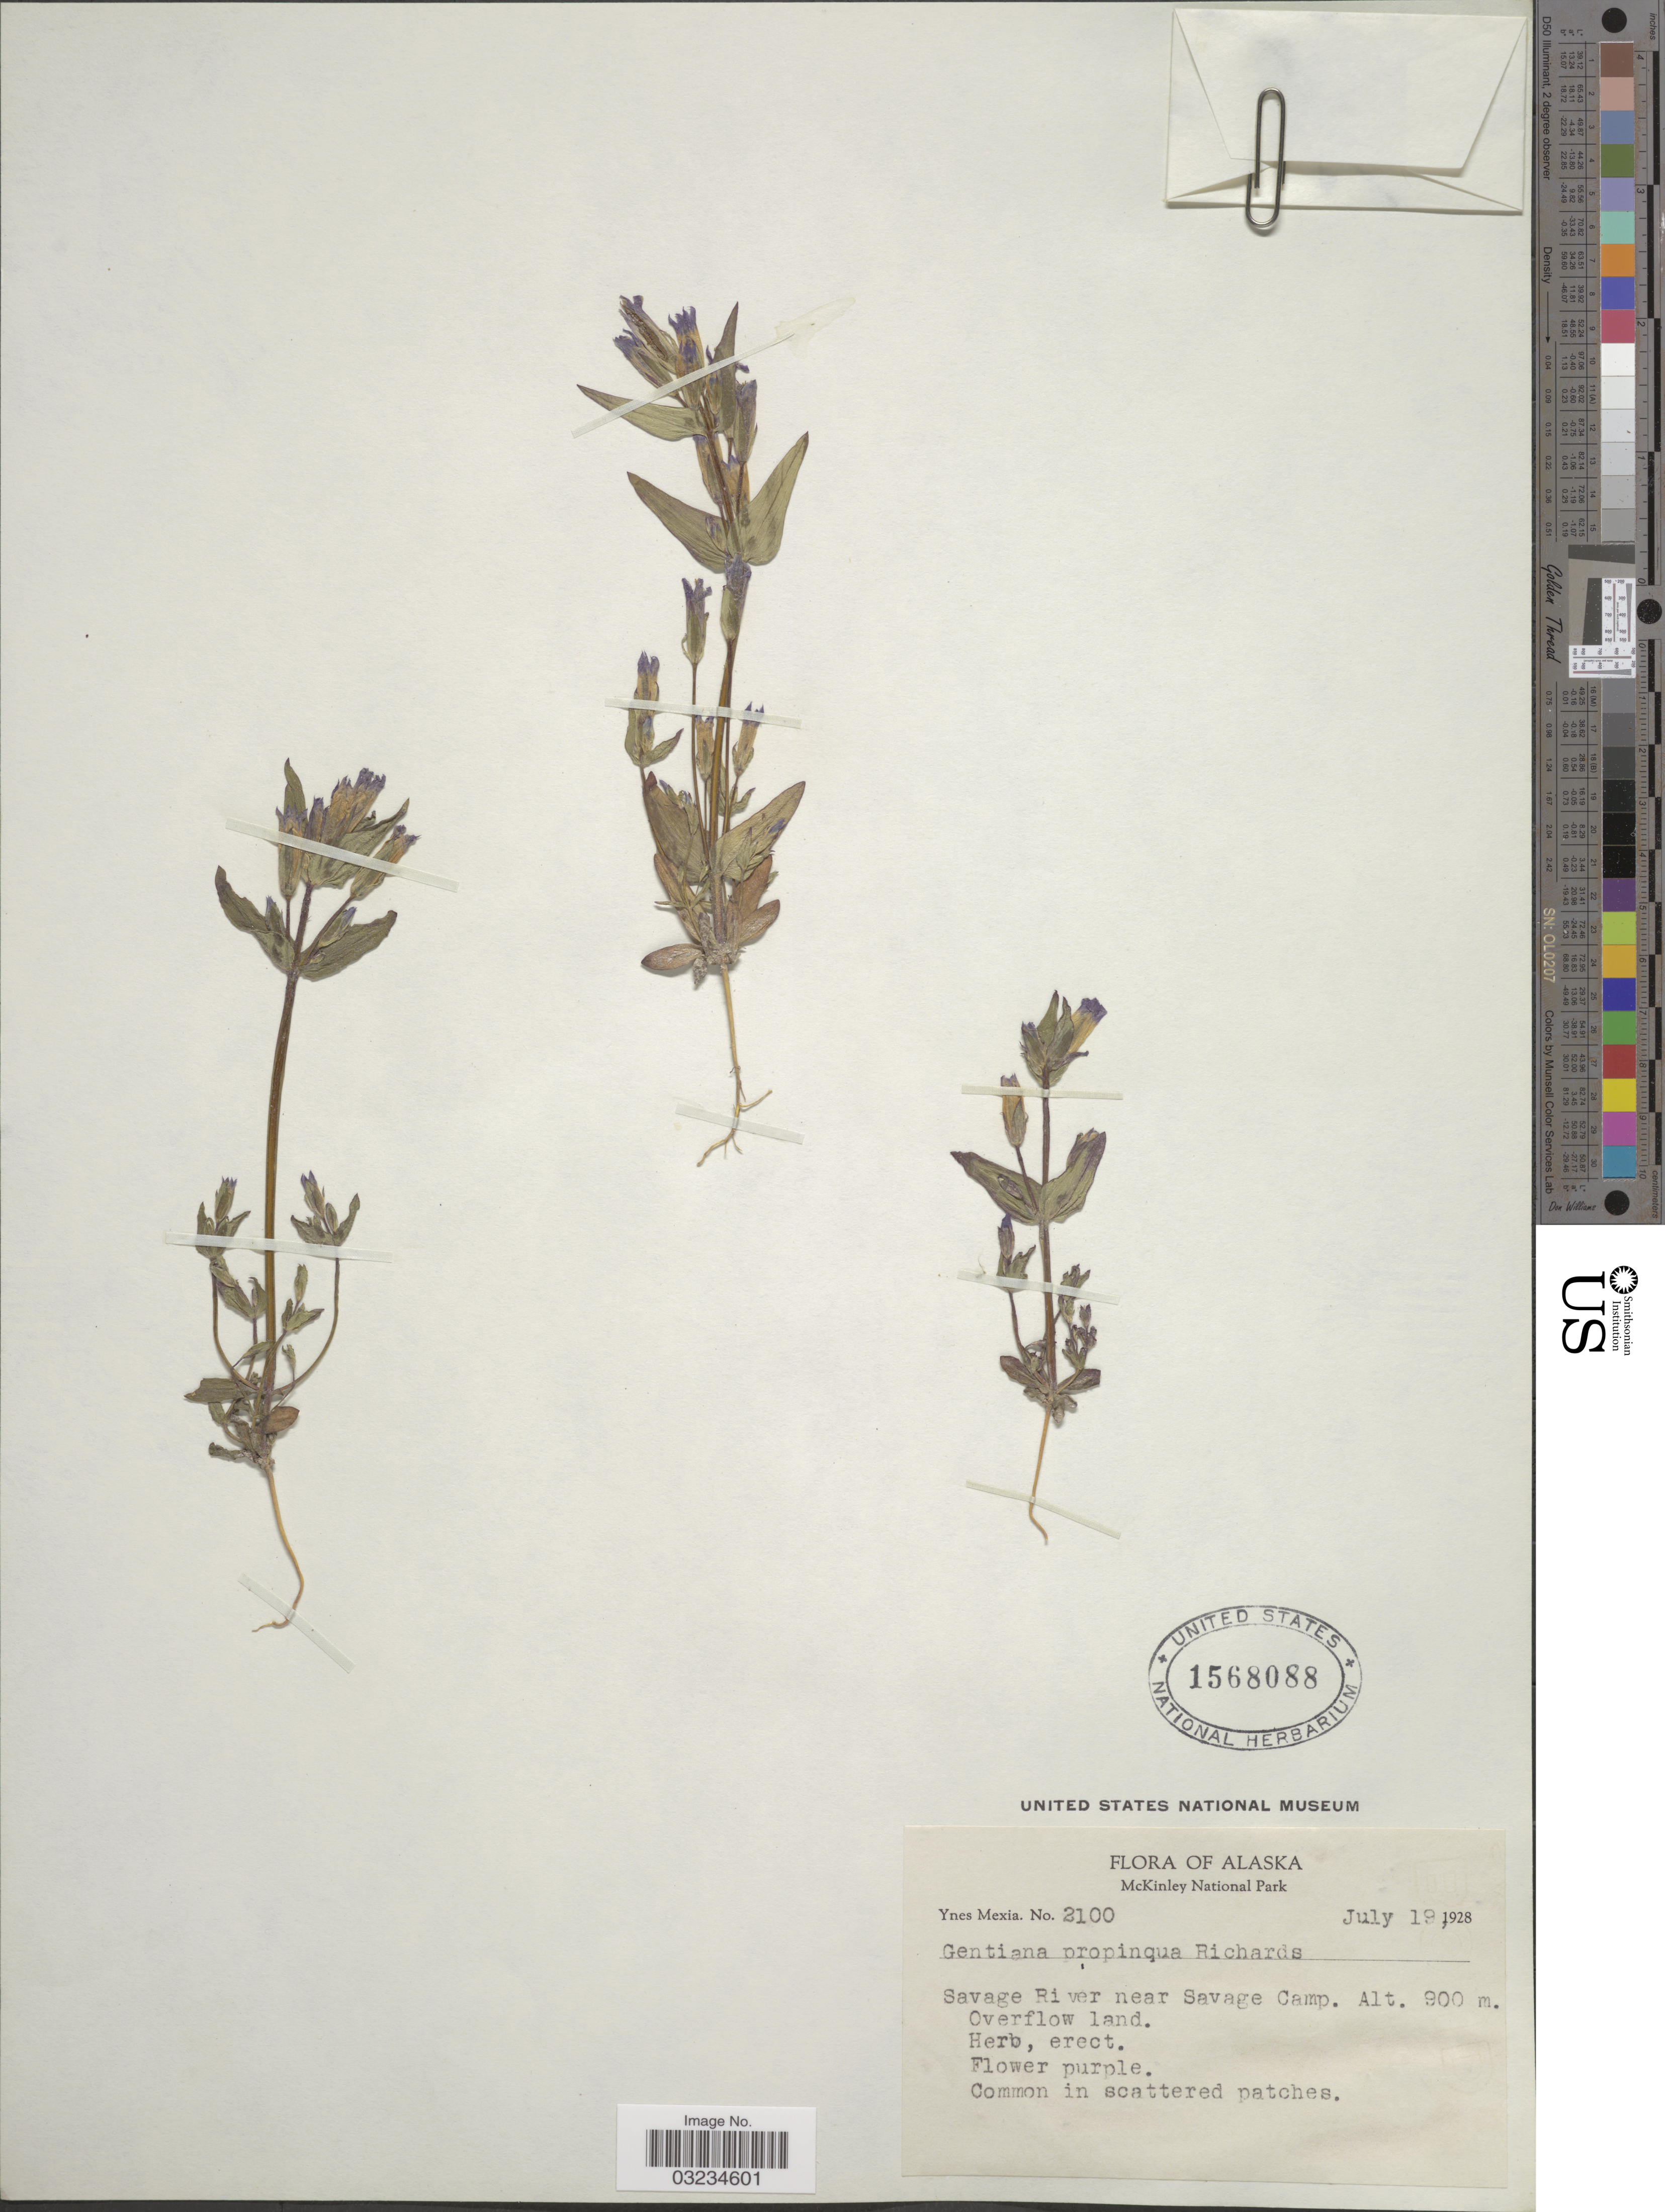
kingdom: Plantae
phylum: Tracheophyta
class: Magnoliopsida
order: Gentianales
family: Gentianaceae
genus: Gentiana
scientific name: Gentiana propinqua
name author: Richards.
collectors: Y. Mexia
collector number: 2100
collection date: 1928-07-19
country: United States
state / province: Alaska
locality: McKinley National Park. Savage River near Savage Camp.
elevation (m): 900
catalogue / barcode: US 1568088